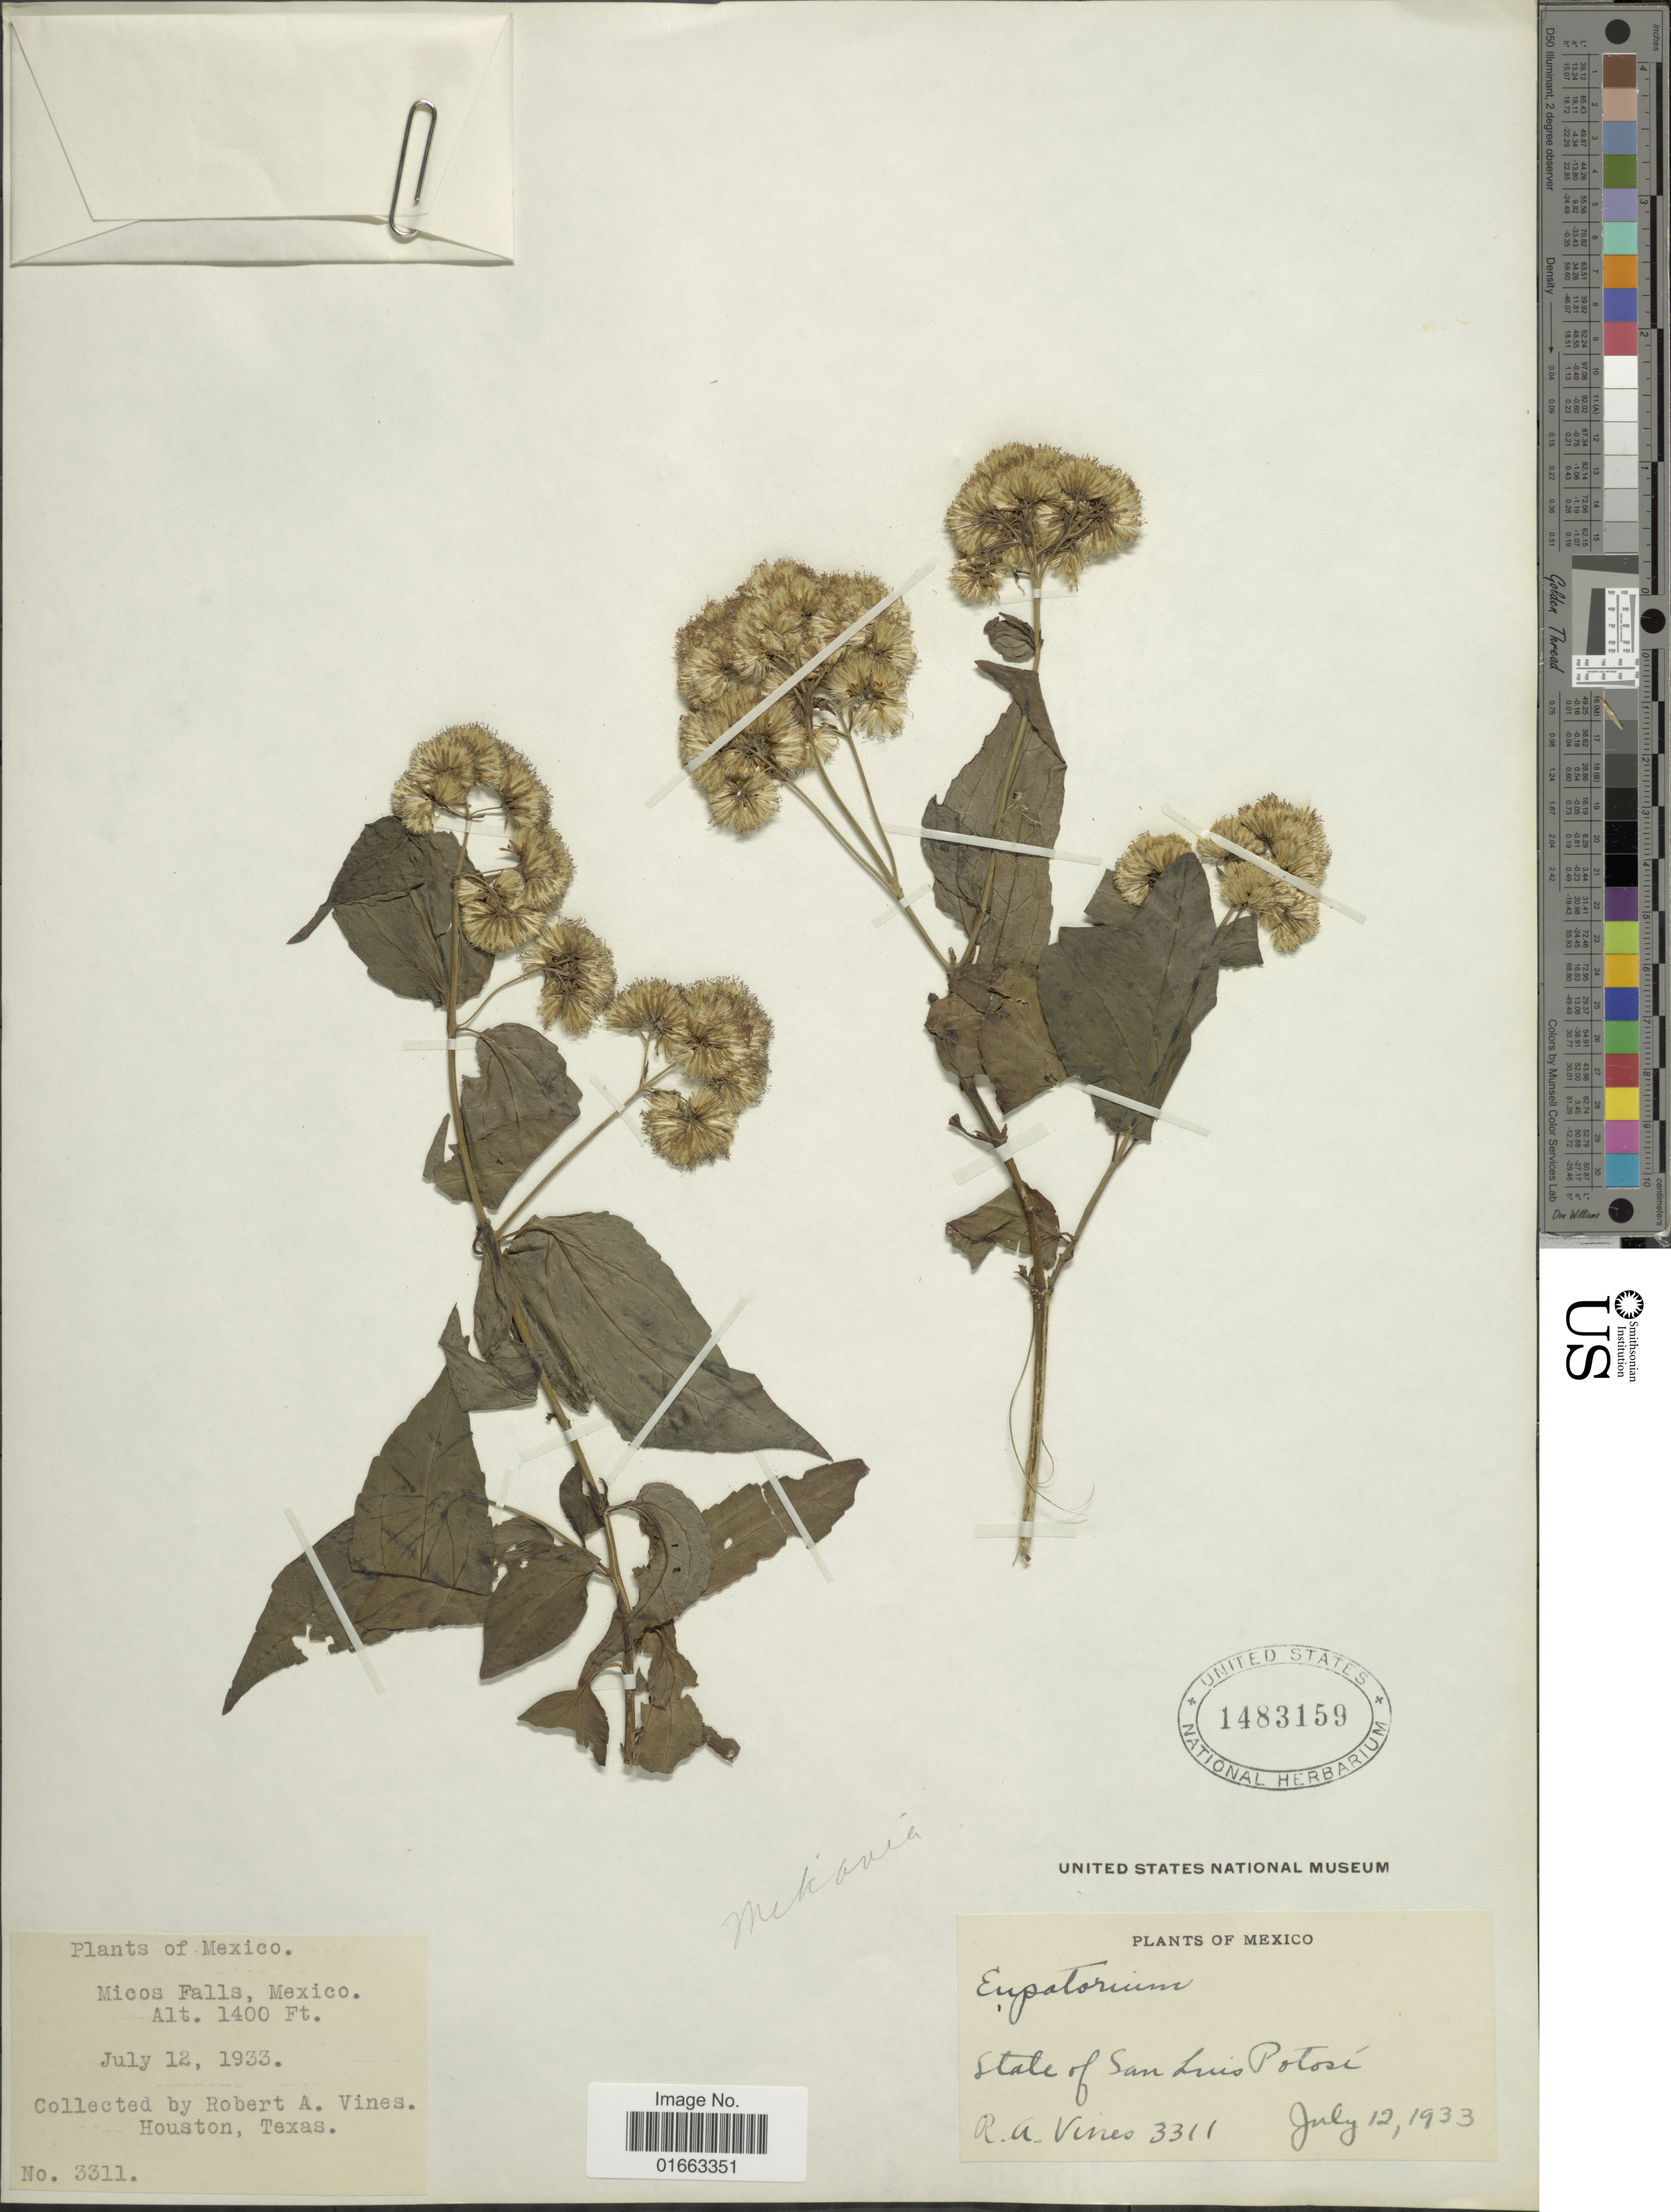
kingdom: Plantae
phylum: Tracheophyta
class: Magnoliopsida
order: Asterales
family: Asteraceae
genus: Koanophyllon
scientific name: Koanophyllon albicaule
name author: (Sch. Bip. ex Klatt) R.M. King & H. Rob.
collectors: R. Vines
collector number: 3311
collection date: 1933-07-12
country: Mexico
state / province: San Luis Potosí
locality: Micos Falls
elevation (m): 427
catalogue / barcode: US 1483159